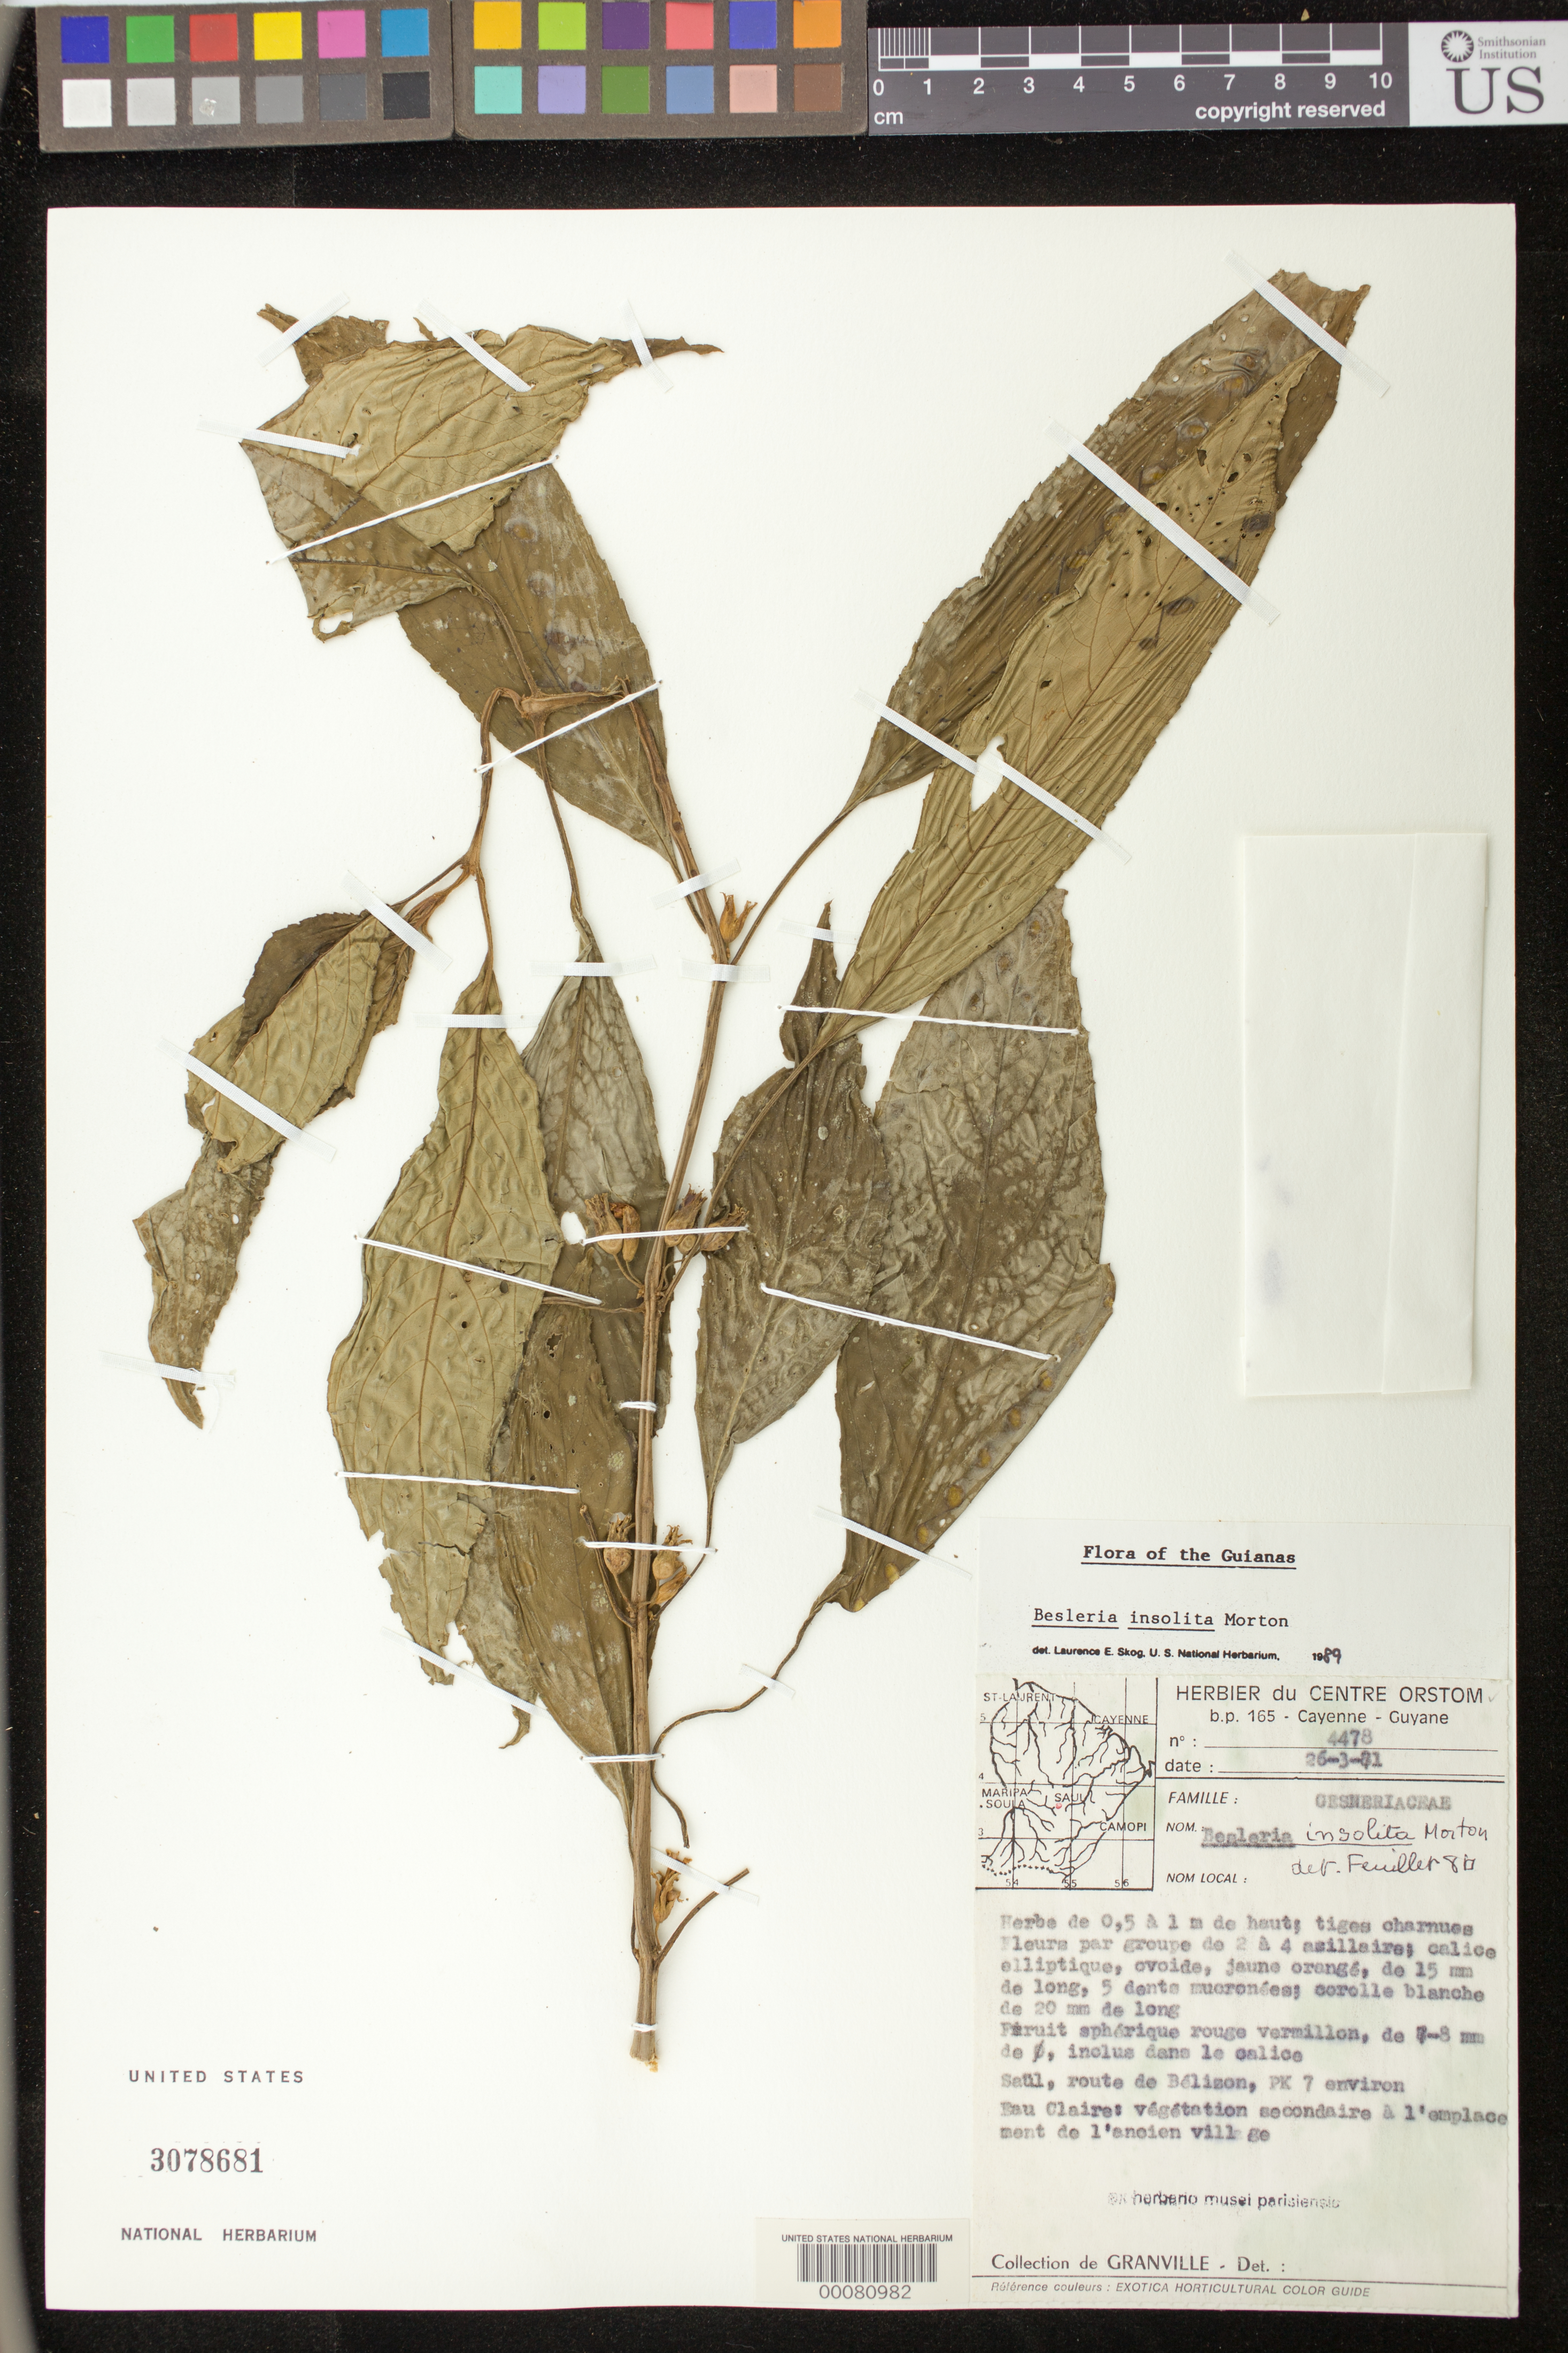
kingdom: Plantae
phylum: Tracheophyta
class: Magnoliopsida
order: Lamiales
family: Gesneriaceae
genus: Besleria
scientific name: Besleria insolita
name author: C.V. Morton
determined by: Skog, Laurence E.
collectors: J.-J. de Granville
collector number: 4478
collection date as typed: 26 Mar 1981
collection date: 1981-03-26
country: French Guiana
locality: Saül, route de Bélizon, PK 7 environ; Eau Claire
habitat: Végétation secondaire à l'emplacement de l'ancien village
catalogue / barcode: US 3078681